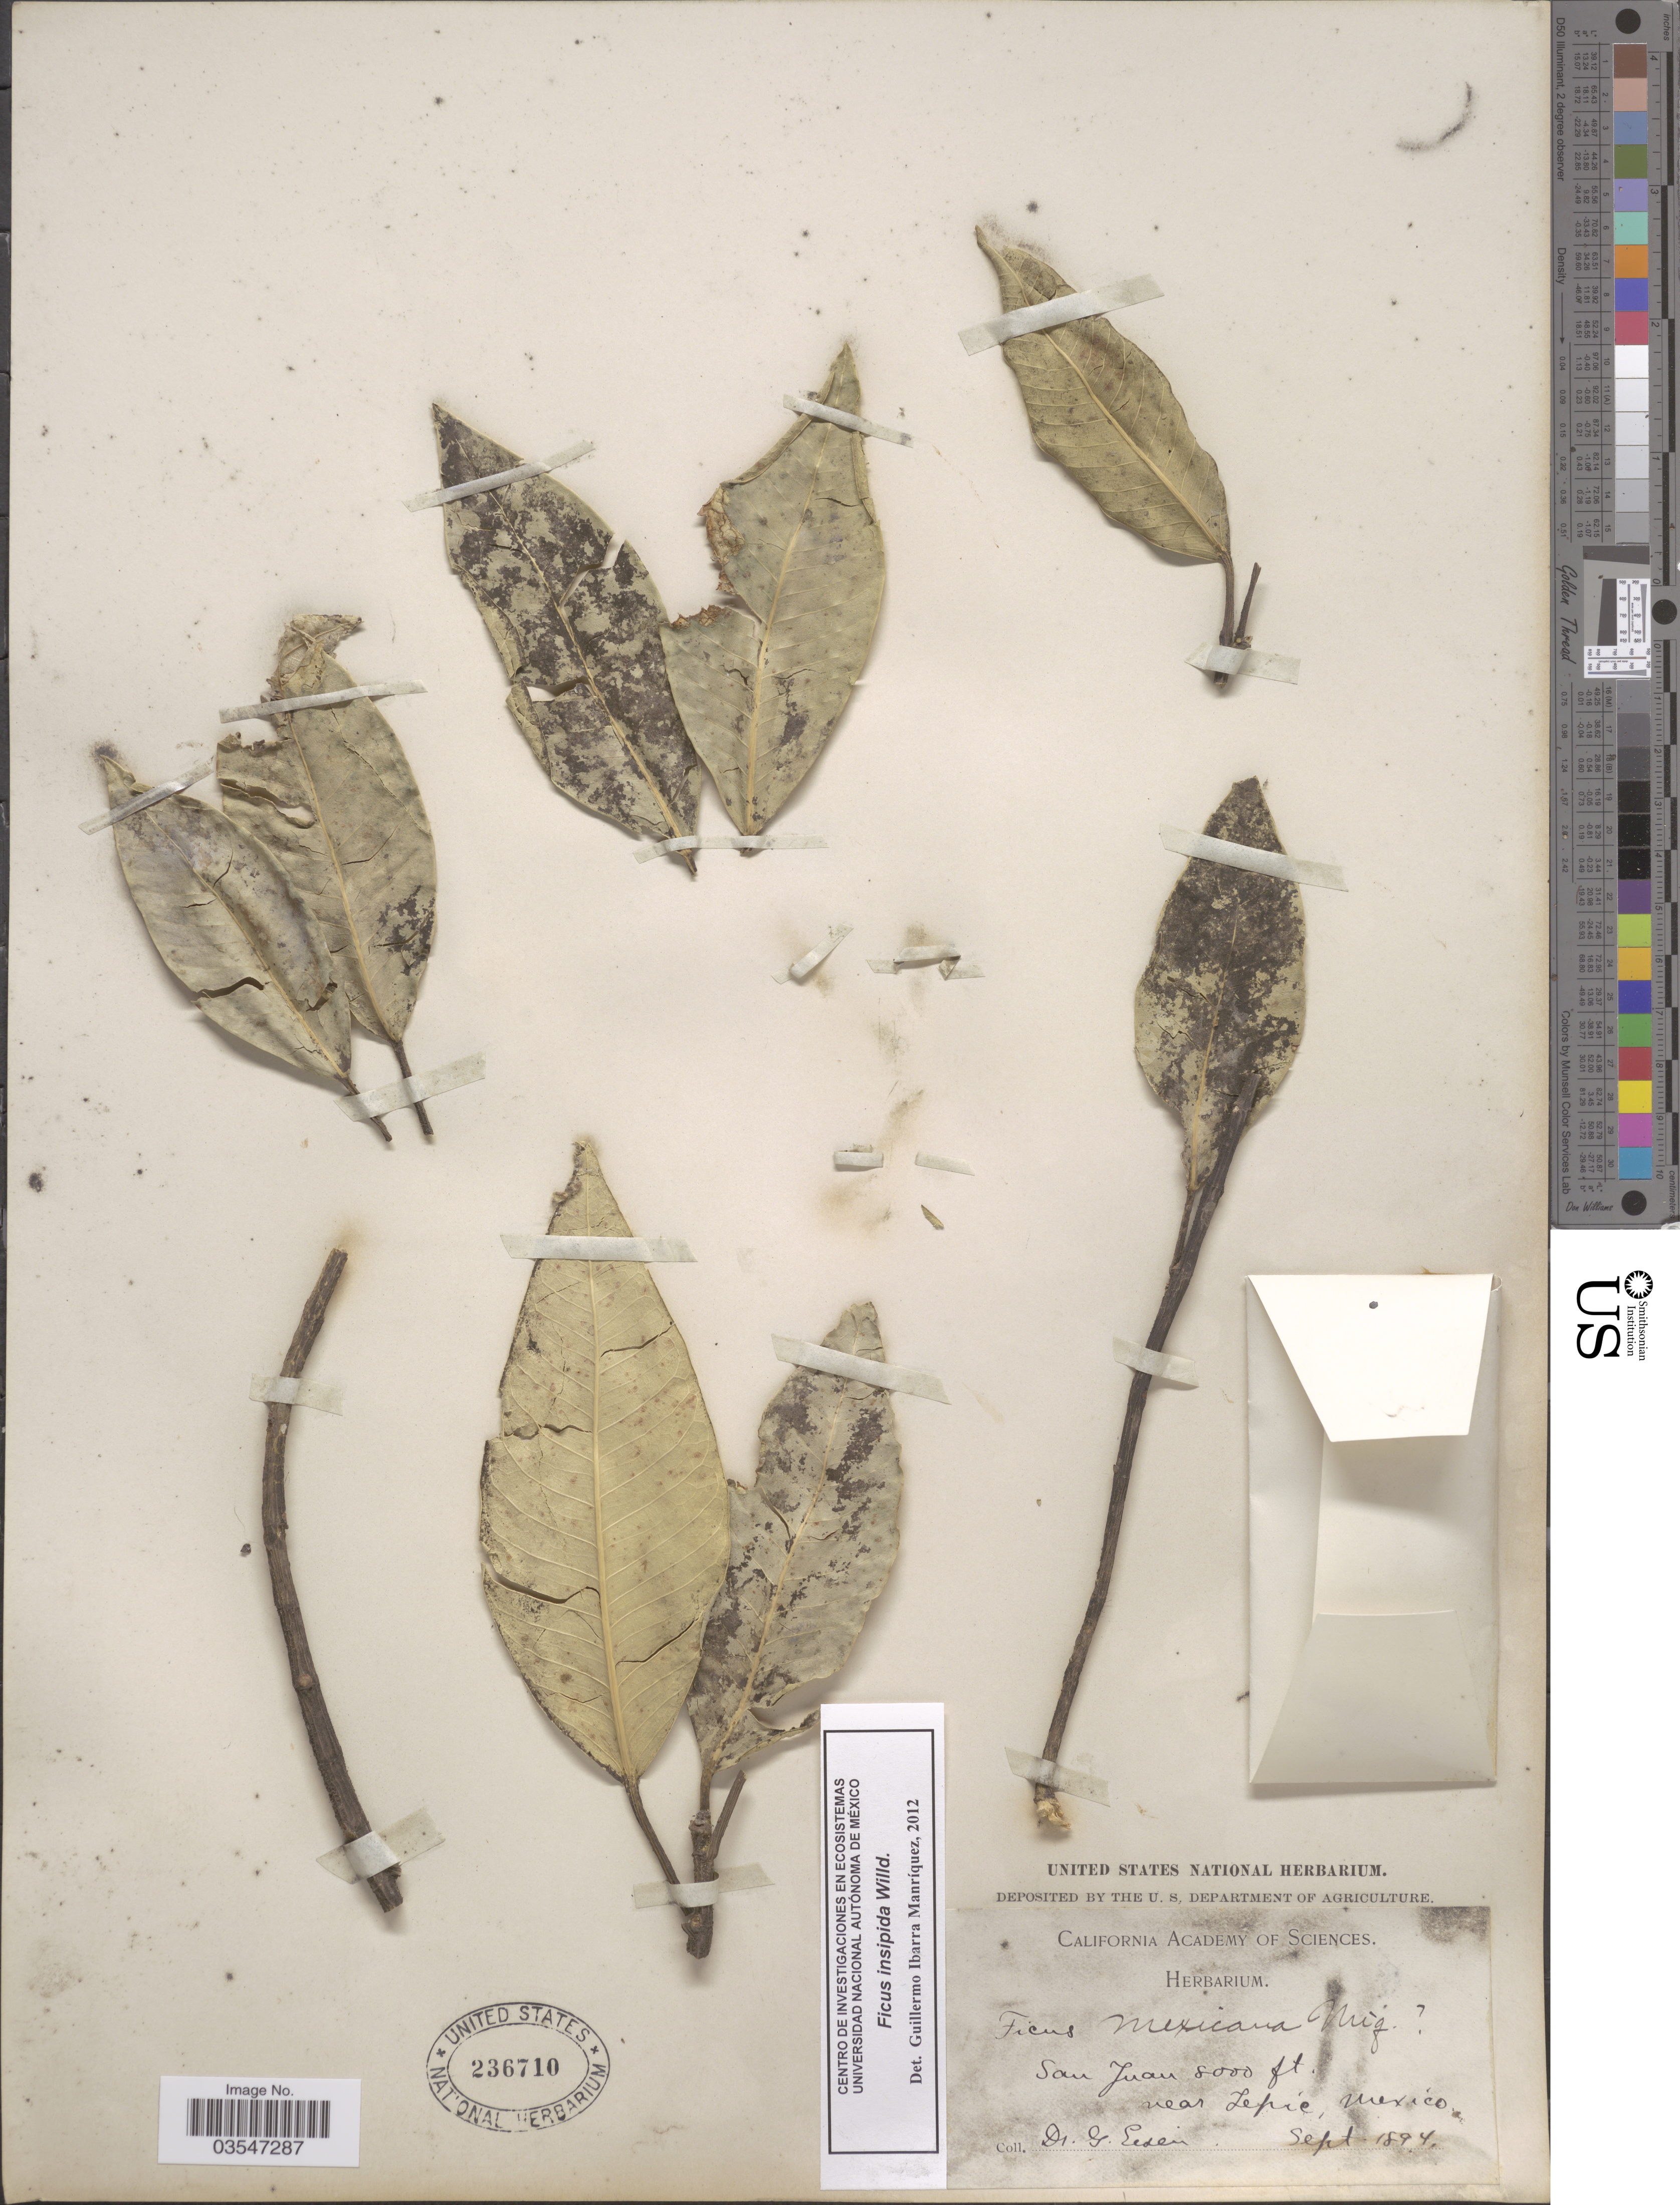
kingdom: Plantae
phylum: Tracheophyta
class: Magnoliopsida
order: Rosales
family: Moraceae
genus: Ficus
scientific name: Ficus insipida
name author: Willd.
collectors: G. Eisen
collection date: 1894-09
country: Mexico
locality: San Juan near Tepíc.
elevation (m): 2438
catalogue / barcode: US 236710